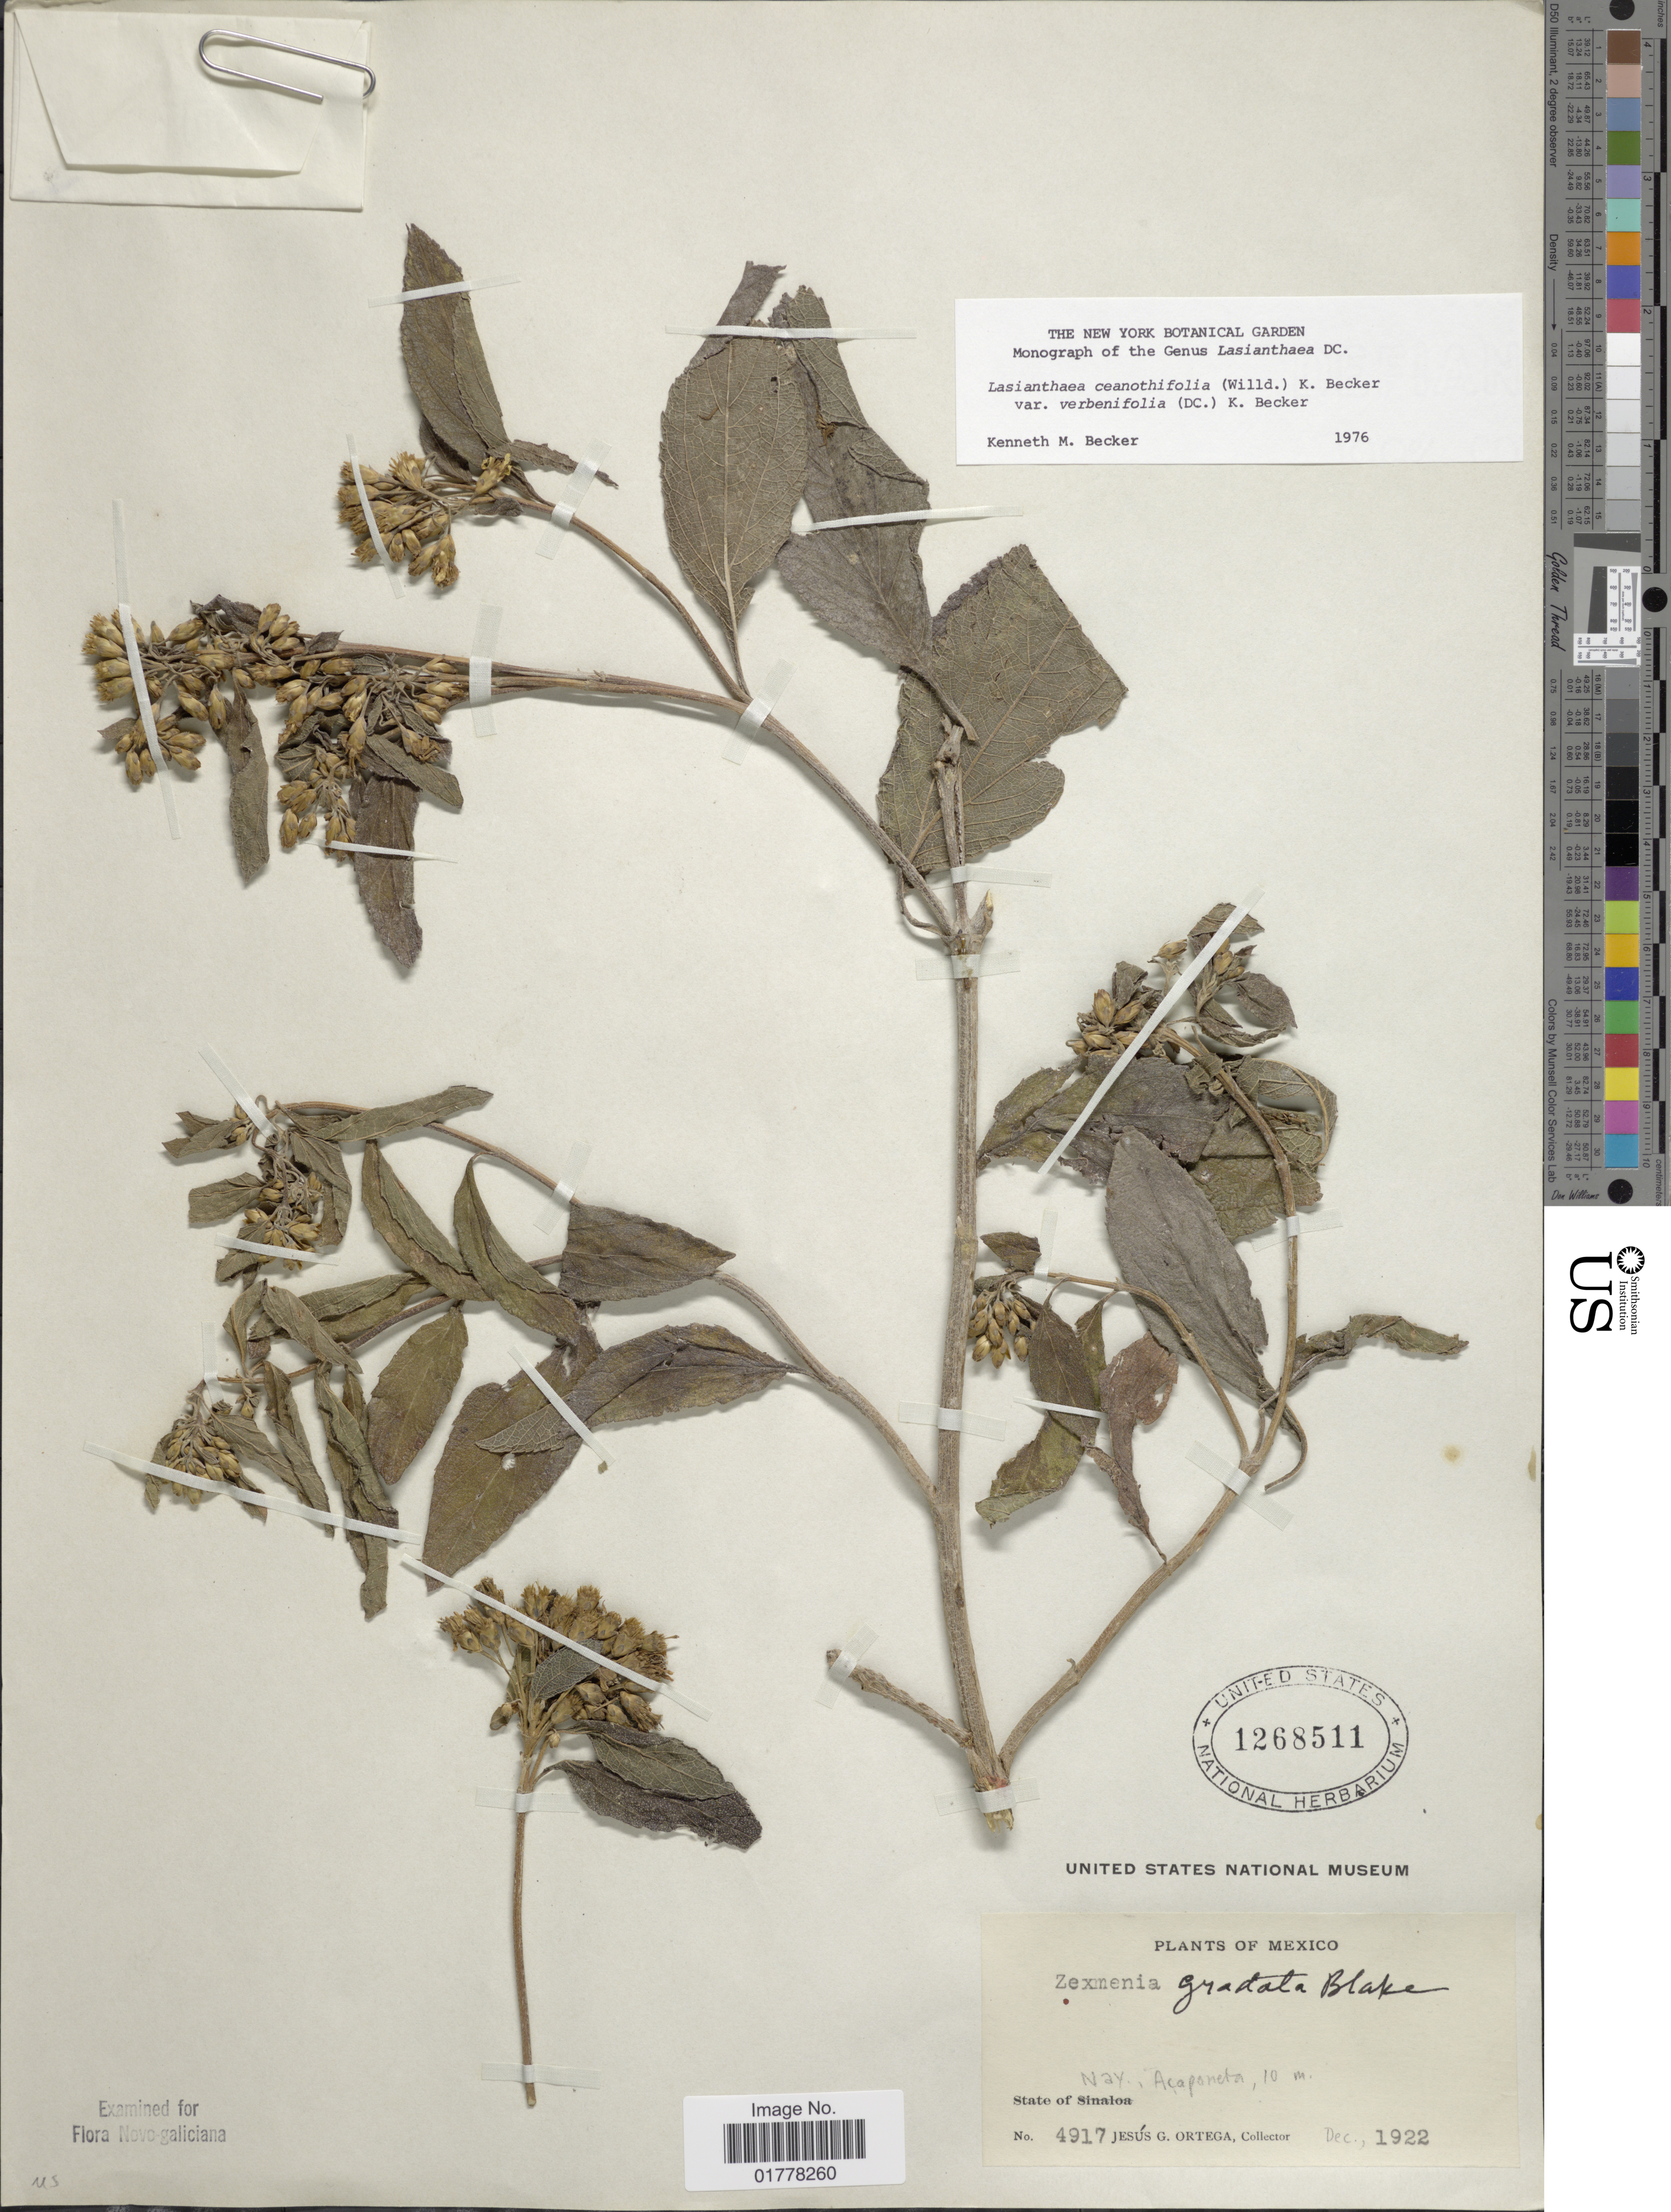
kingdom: Plantae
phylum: Tracheophyta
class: Magnoliopsida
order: Asterales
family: Asteraceae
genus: Lasianthaea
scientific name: Lasianthaea ceanothifolia var. verbenifolia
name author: (DC.) K.M. Becker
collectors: J. Ortega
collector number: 4917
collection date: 1922-12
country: Mexico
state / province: Nayarit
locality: State of Nay., Acaporeta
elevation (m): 10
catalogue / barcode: US 1268511